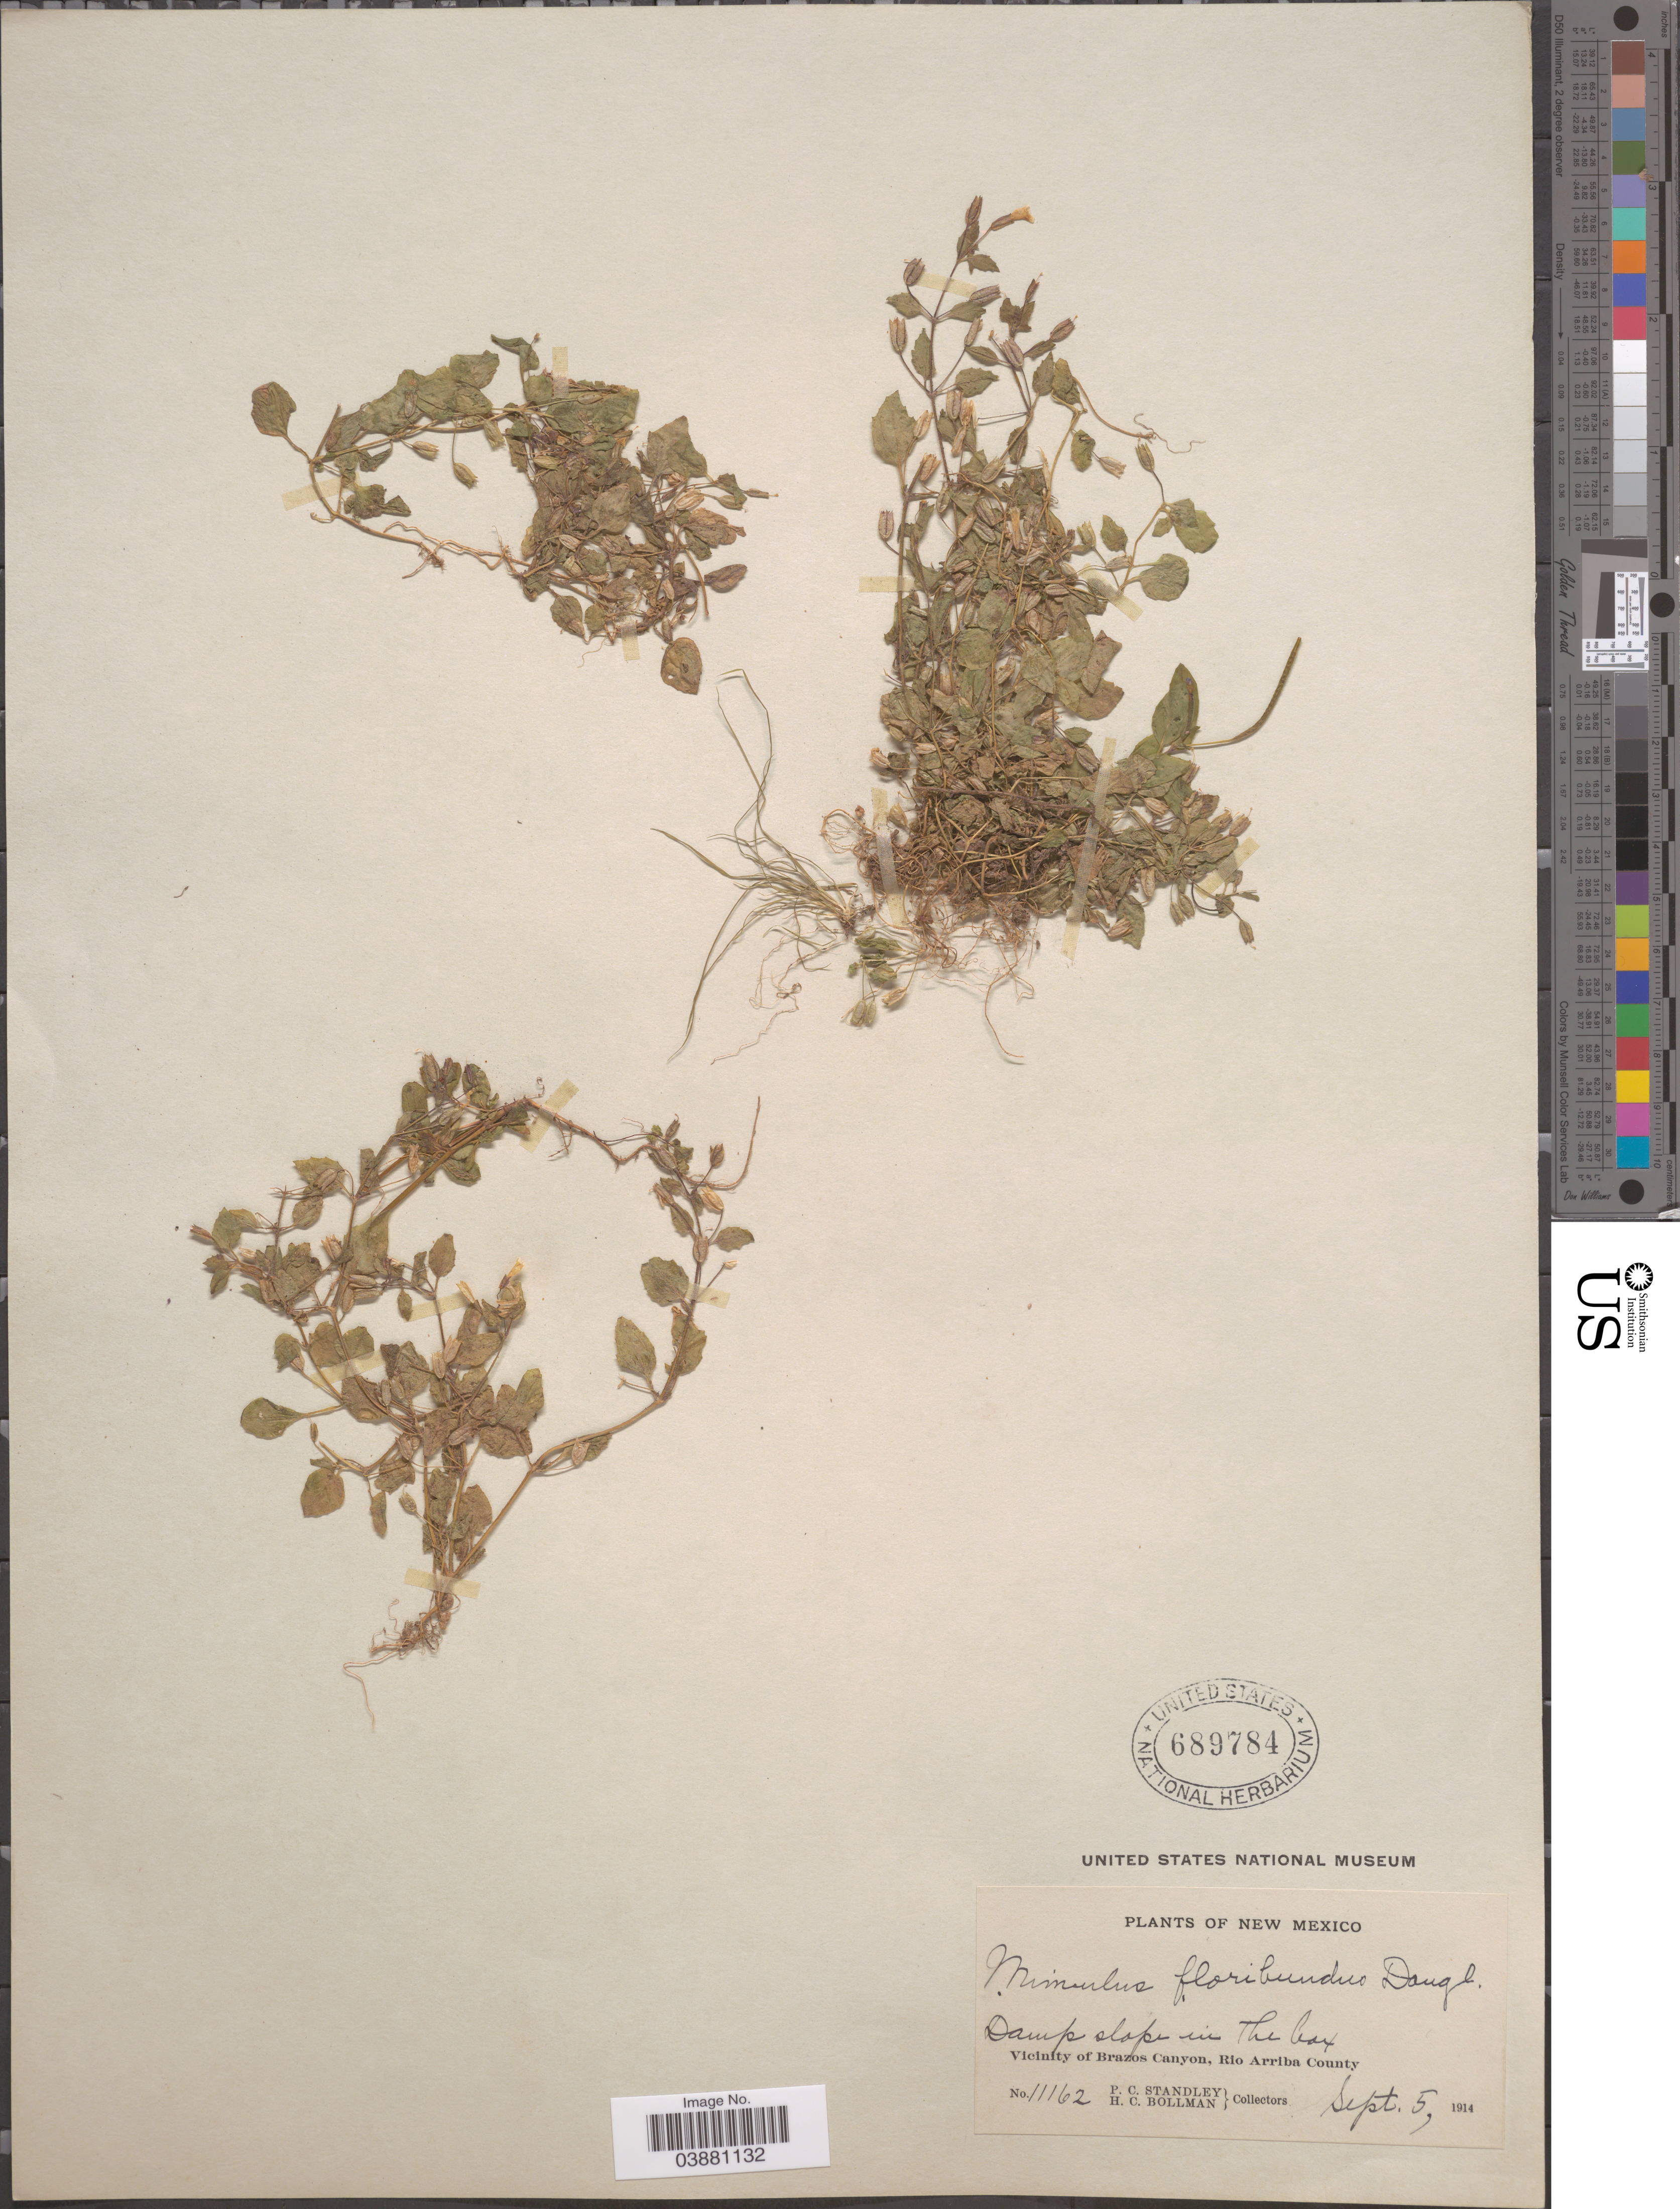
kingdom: Plantae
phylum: Tracheophyta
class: Magnoliopsida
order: Lamiales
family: Phrymaceae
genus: Mimulus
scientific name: Mimulus floribundus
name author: Douglas ex Lindl.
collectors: P. C. Standley & H. C. Bollman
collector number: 11162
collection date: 1914-09-05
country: United States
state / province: New Mexico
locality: In The Cox. Vicinity of Brazos Canyon, Rio Arriba County.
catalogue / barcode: US 689784